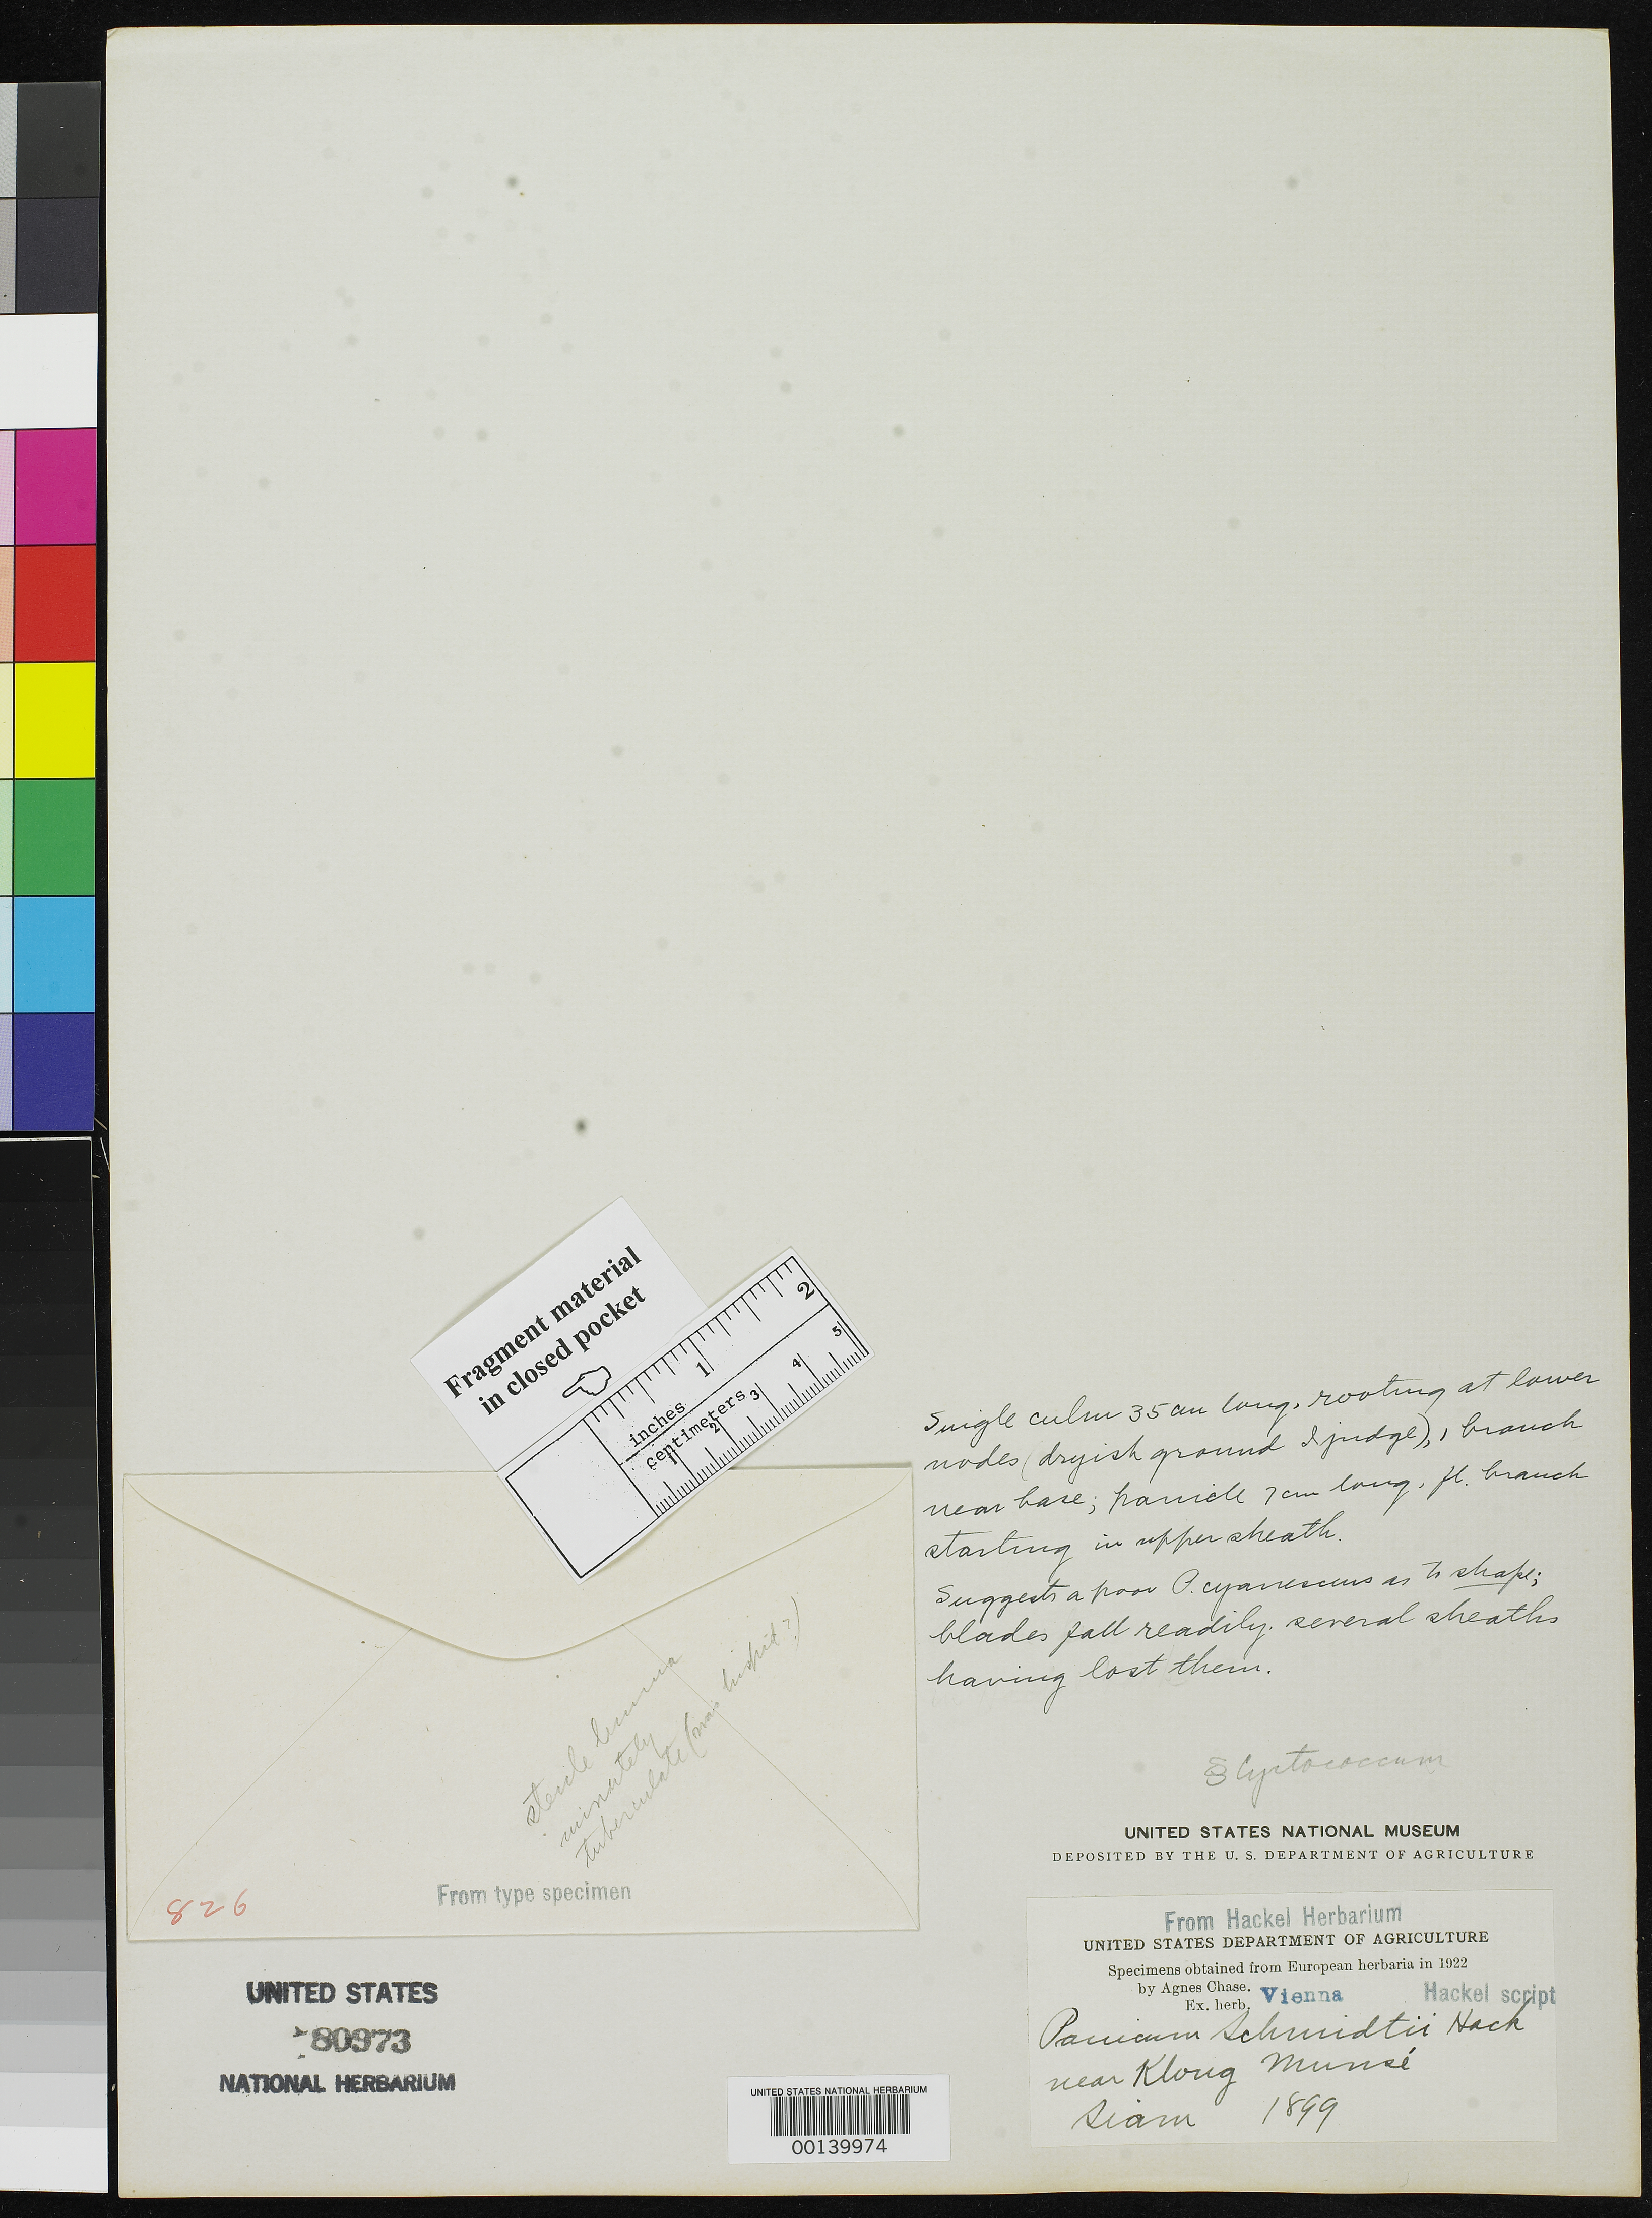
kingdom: Plantae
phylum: Tracheophyta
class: Liliopsida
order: Poales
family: Poaceae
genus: Panicum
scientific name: Panicum schmidtii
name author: Hack.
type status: Type Fragment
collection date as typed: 1899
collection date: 1899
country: Thailand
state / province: Tratpron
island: Kohchang Island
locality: Klong Munse.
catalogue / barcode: US 80973